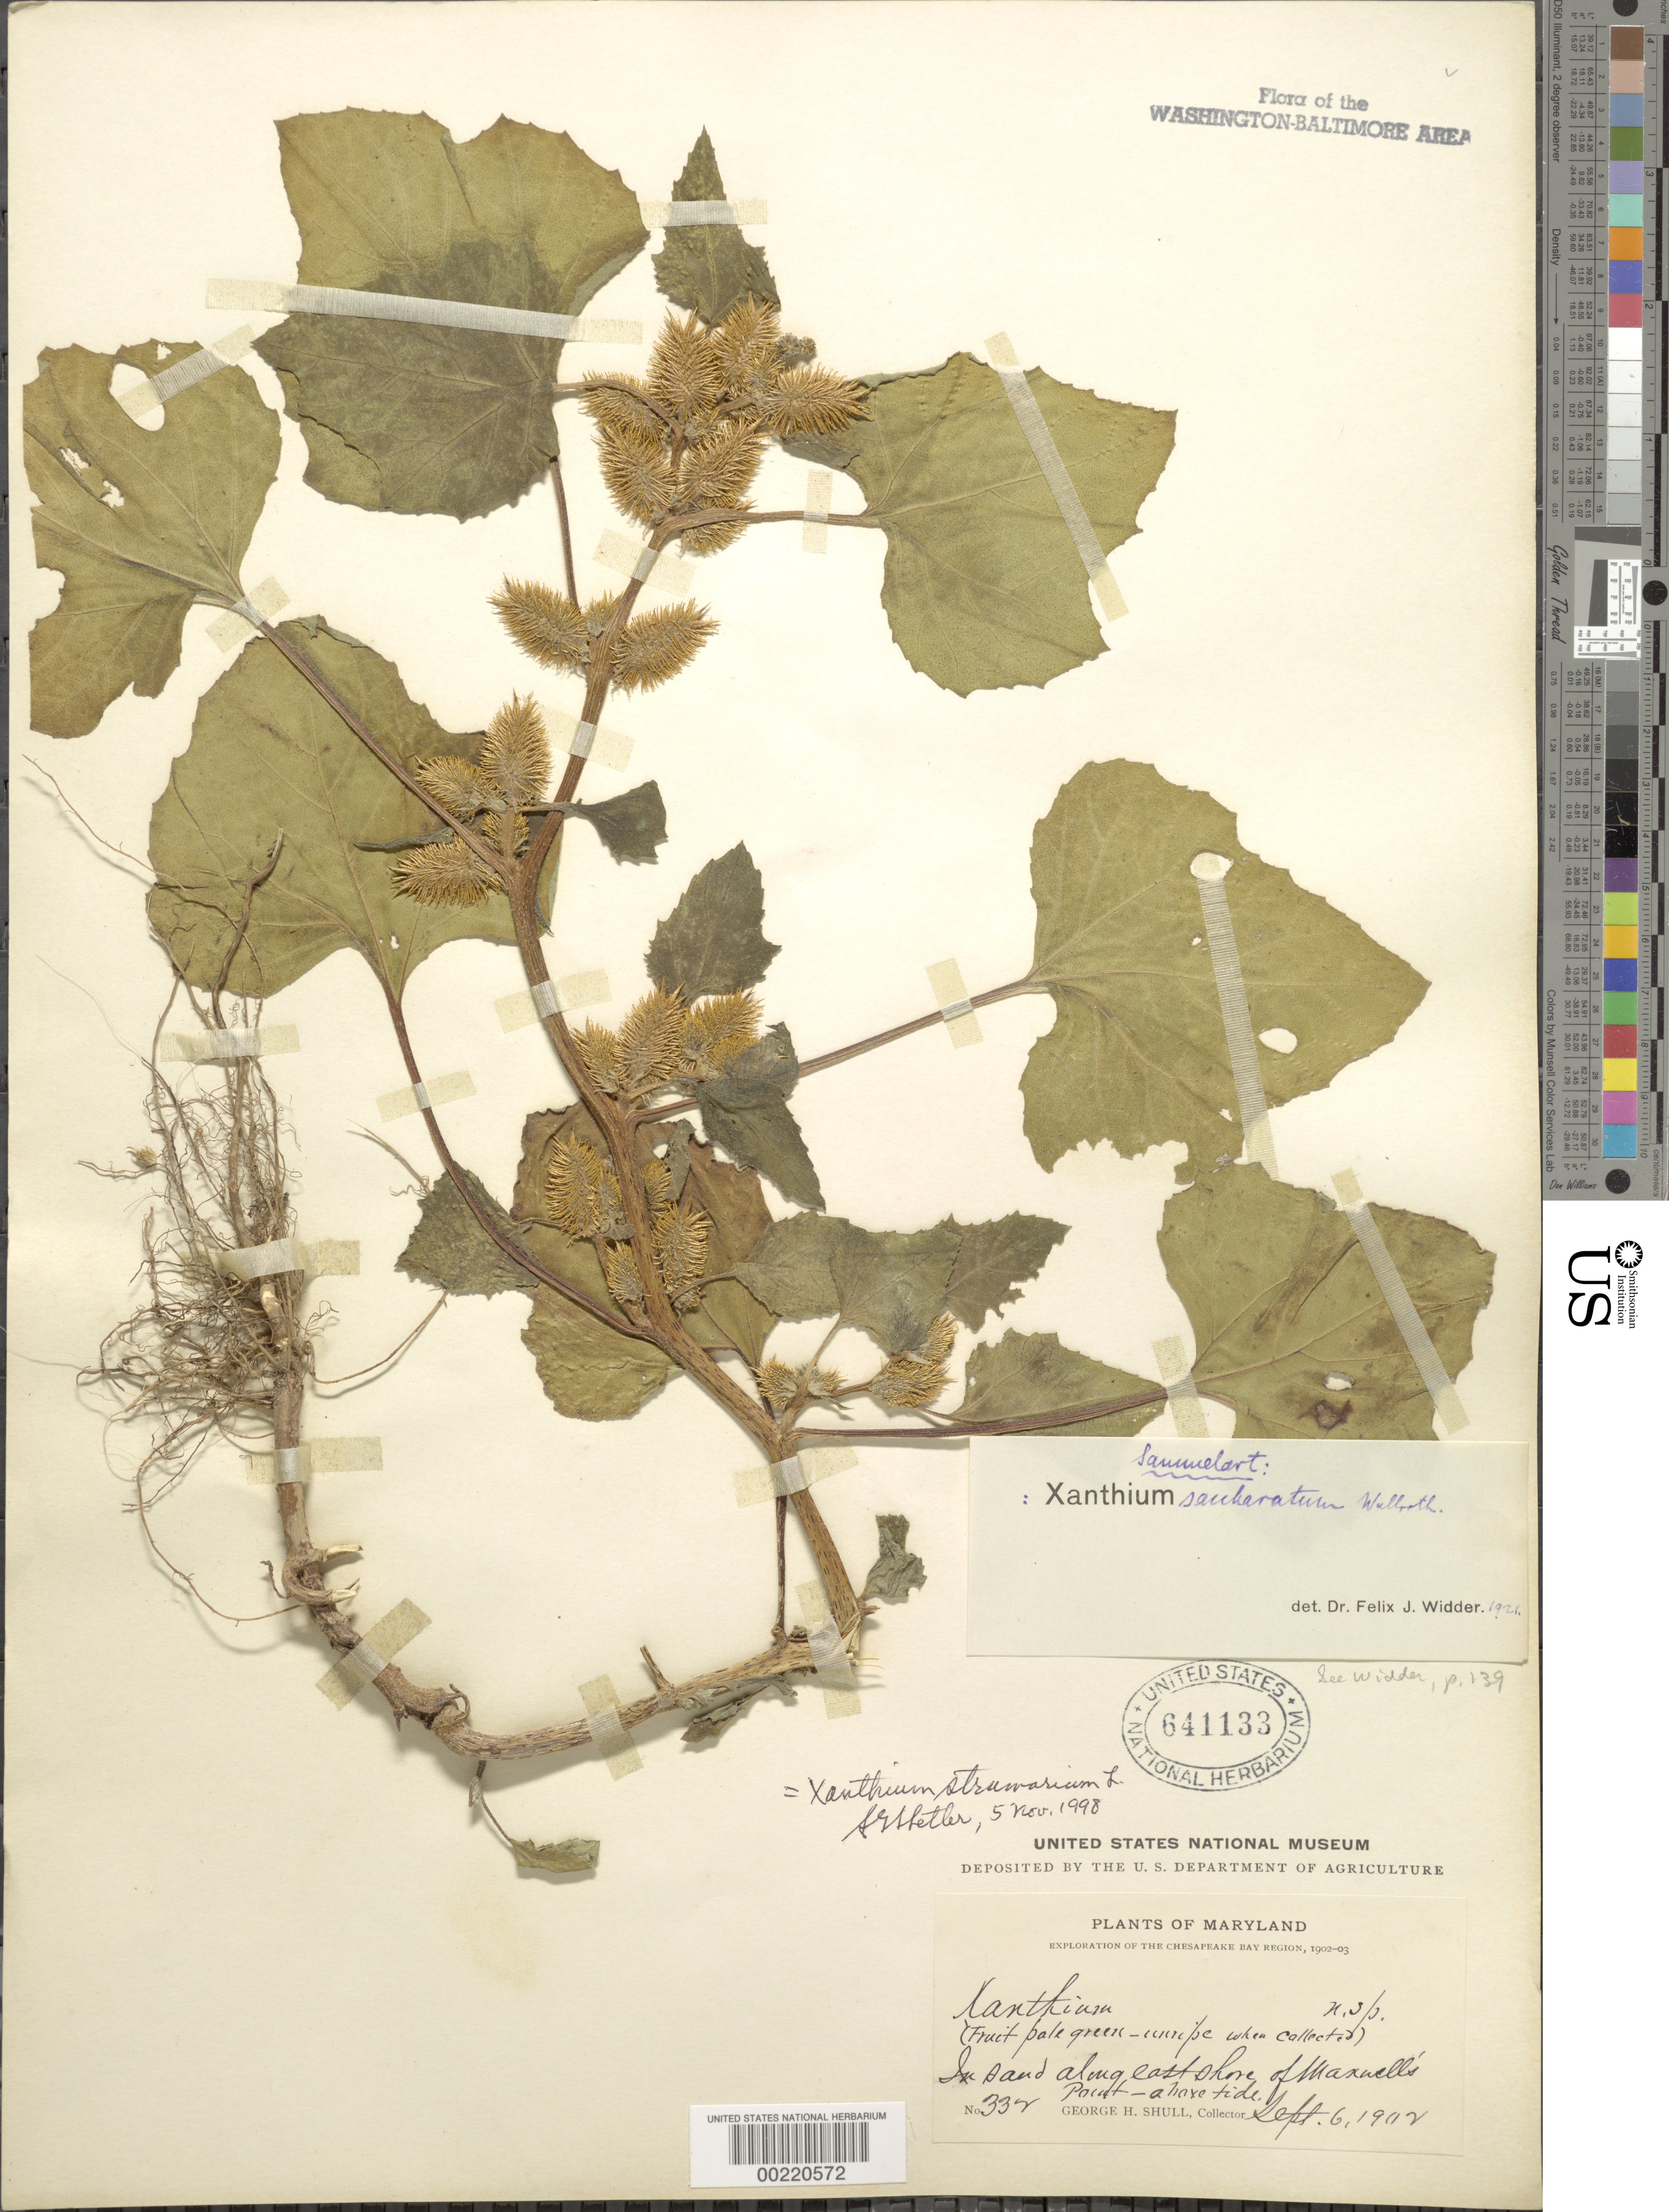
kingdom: Plantae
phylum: Tracheophyta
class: Magnoliopsida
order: Asterales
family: Asteraceae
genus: Xanthium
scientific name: Xanthium strumarium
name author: L.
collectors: G. H. Shull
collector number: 332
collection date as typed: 06 Sep 1902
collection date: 1902-09-06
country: United States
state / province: Maryland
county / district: Harford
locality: Maxwells Point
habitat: Sandy shore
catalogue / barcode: US 641133